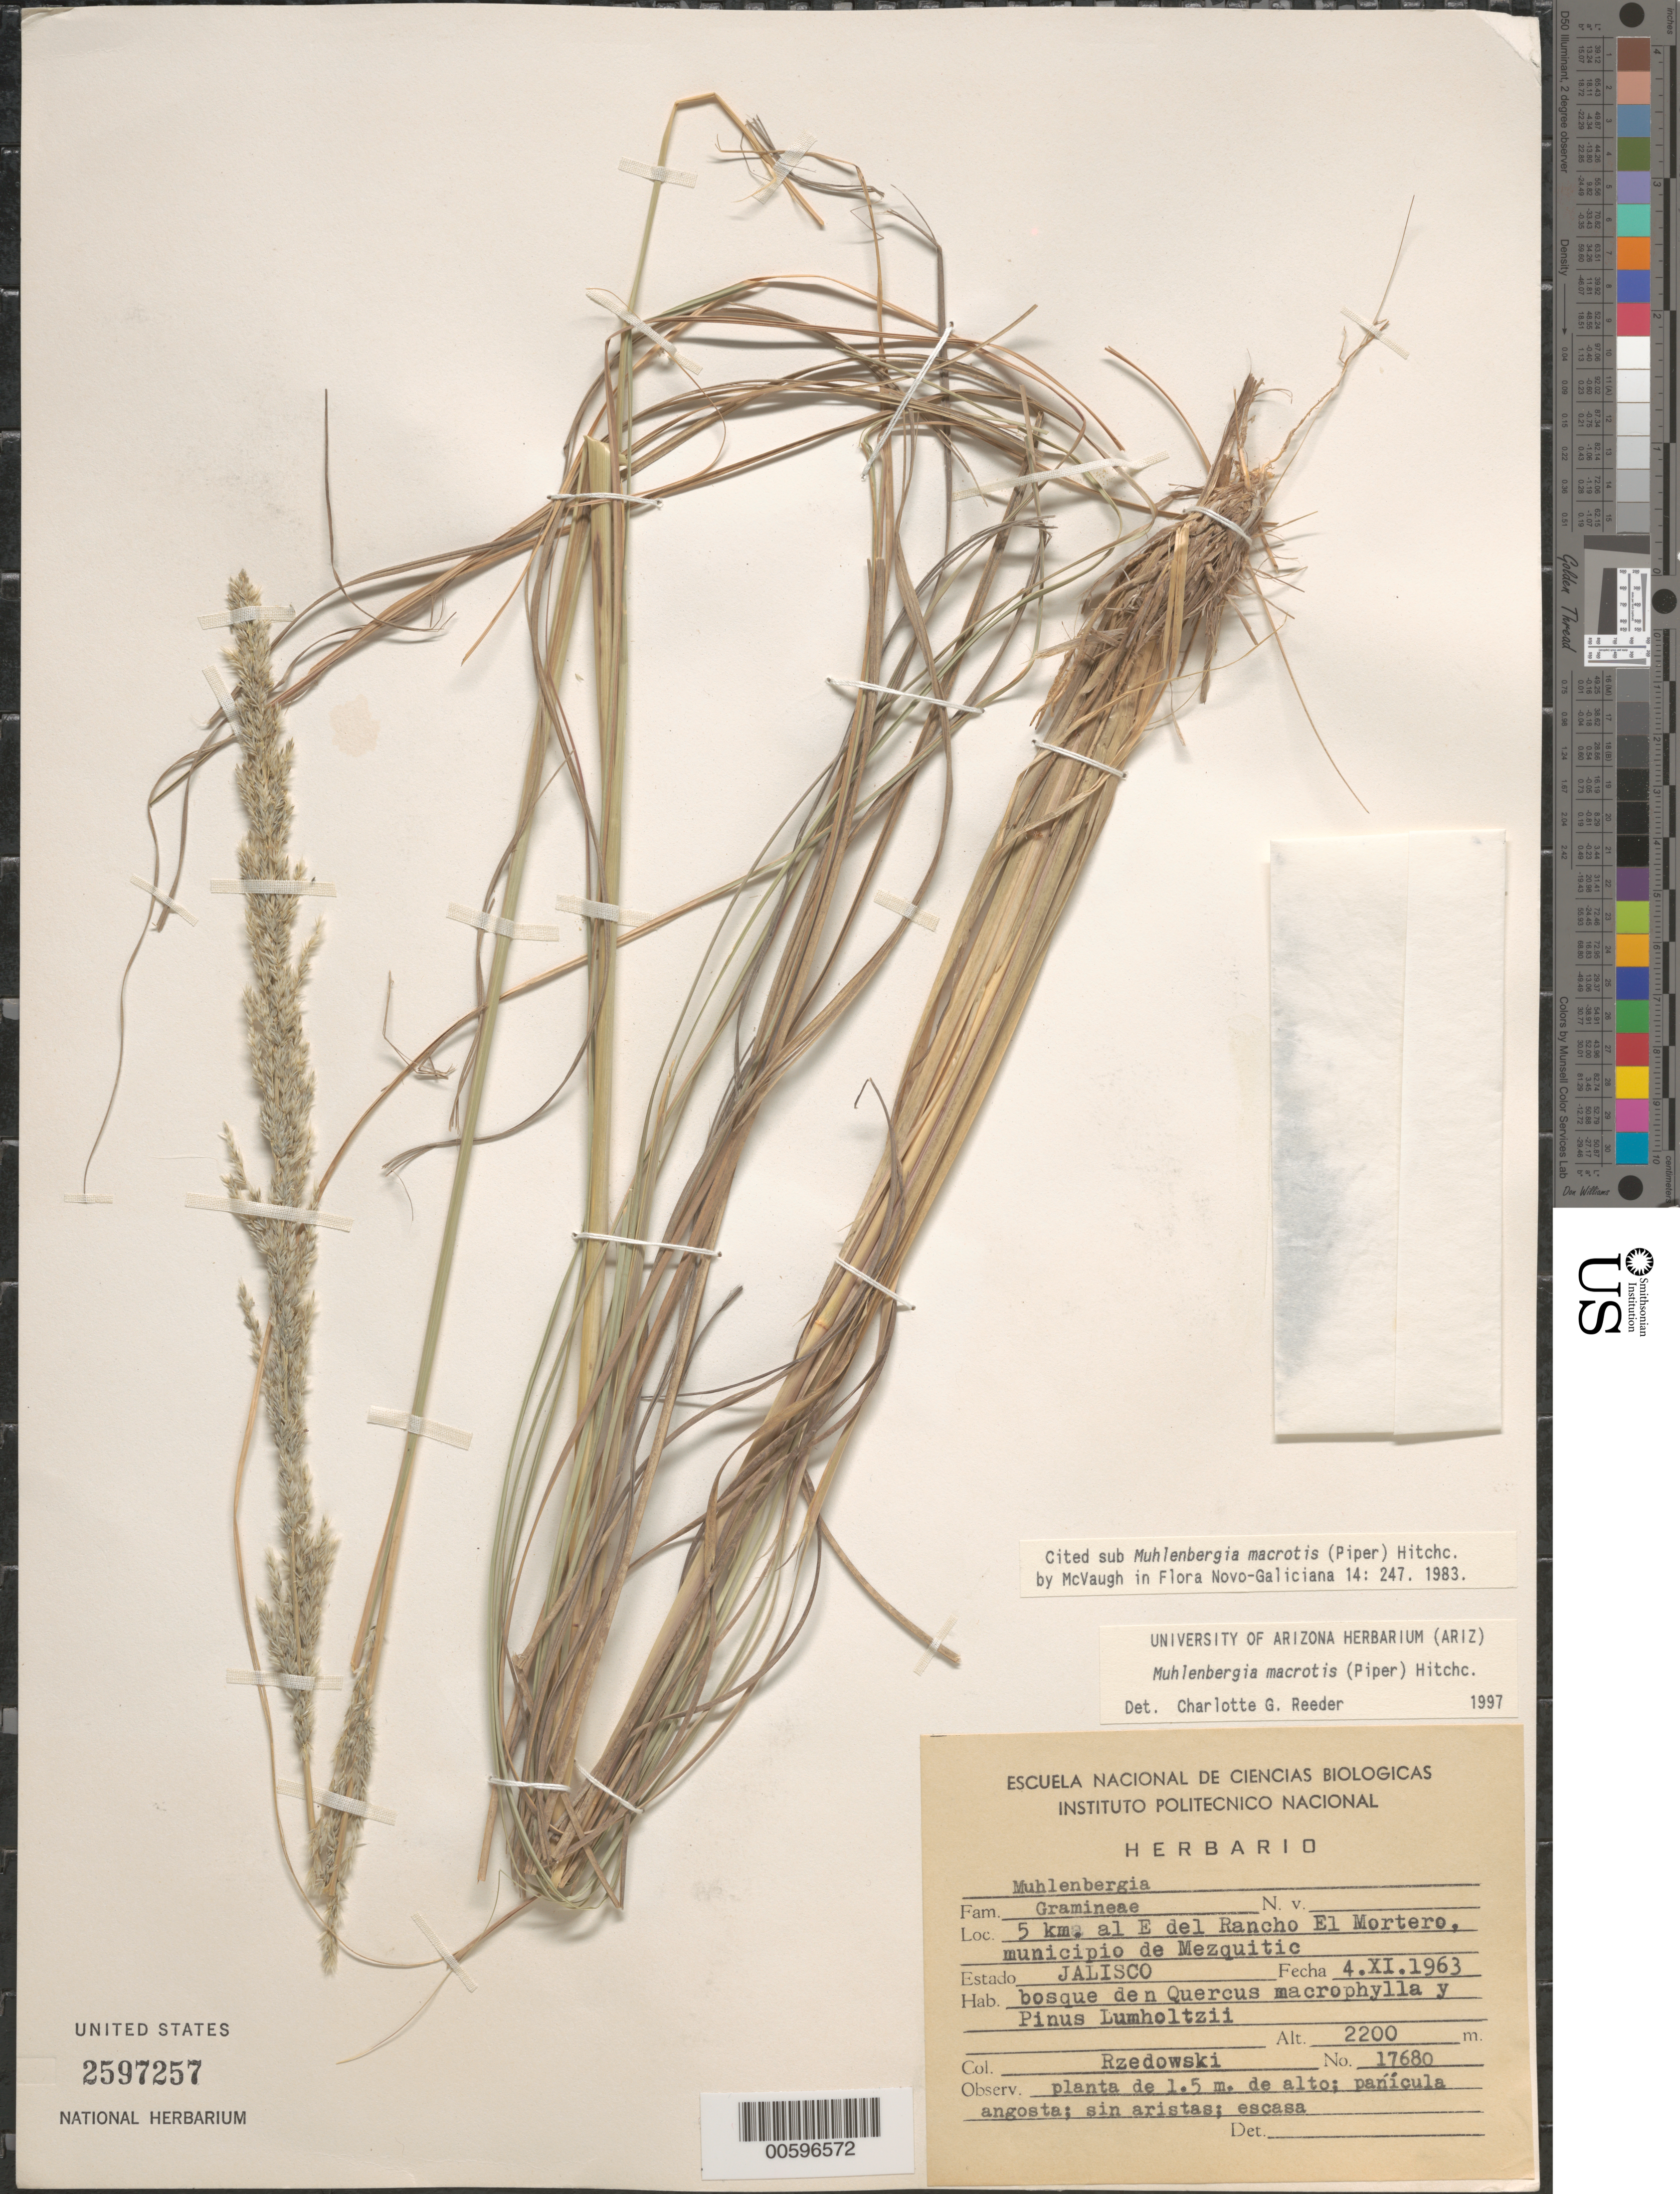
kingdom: Plantae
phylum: Tracheophyta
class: Liliopsida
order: Poales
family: Poaceae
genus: Muhlenbergia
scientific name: Muhlenbergia macrotis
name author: (Piper) Hitchc.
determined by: Reeder, C. G., (ARIZ)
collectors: J. Rzedowski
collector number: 17680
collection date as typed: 4 Nov 1963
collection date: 1963-11-04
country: Mexico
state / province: Jalisco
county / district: Mezquitic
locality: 5 km al E del Rancho El Mortero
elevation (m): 2200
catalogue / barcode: US 2597257